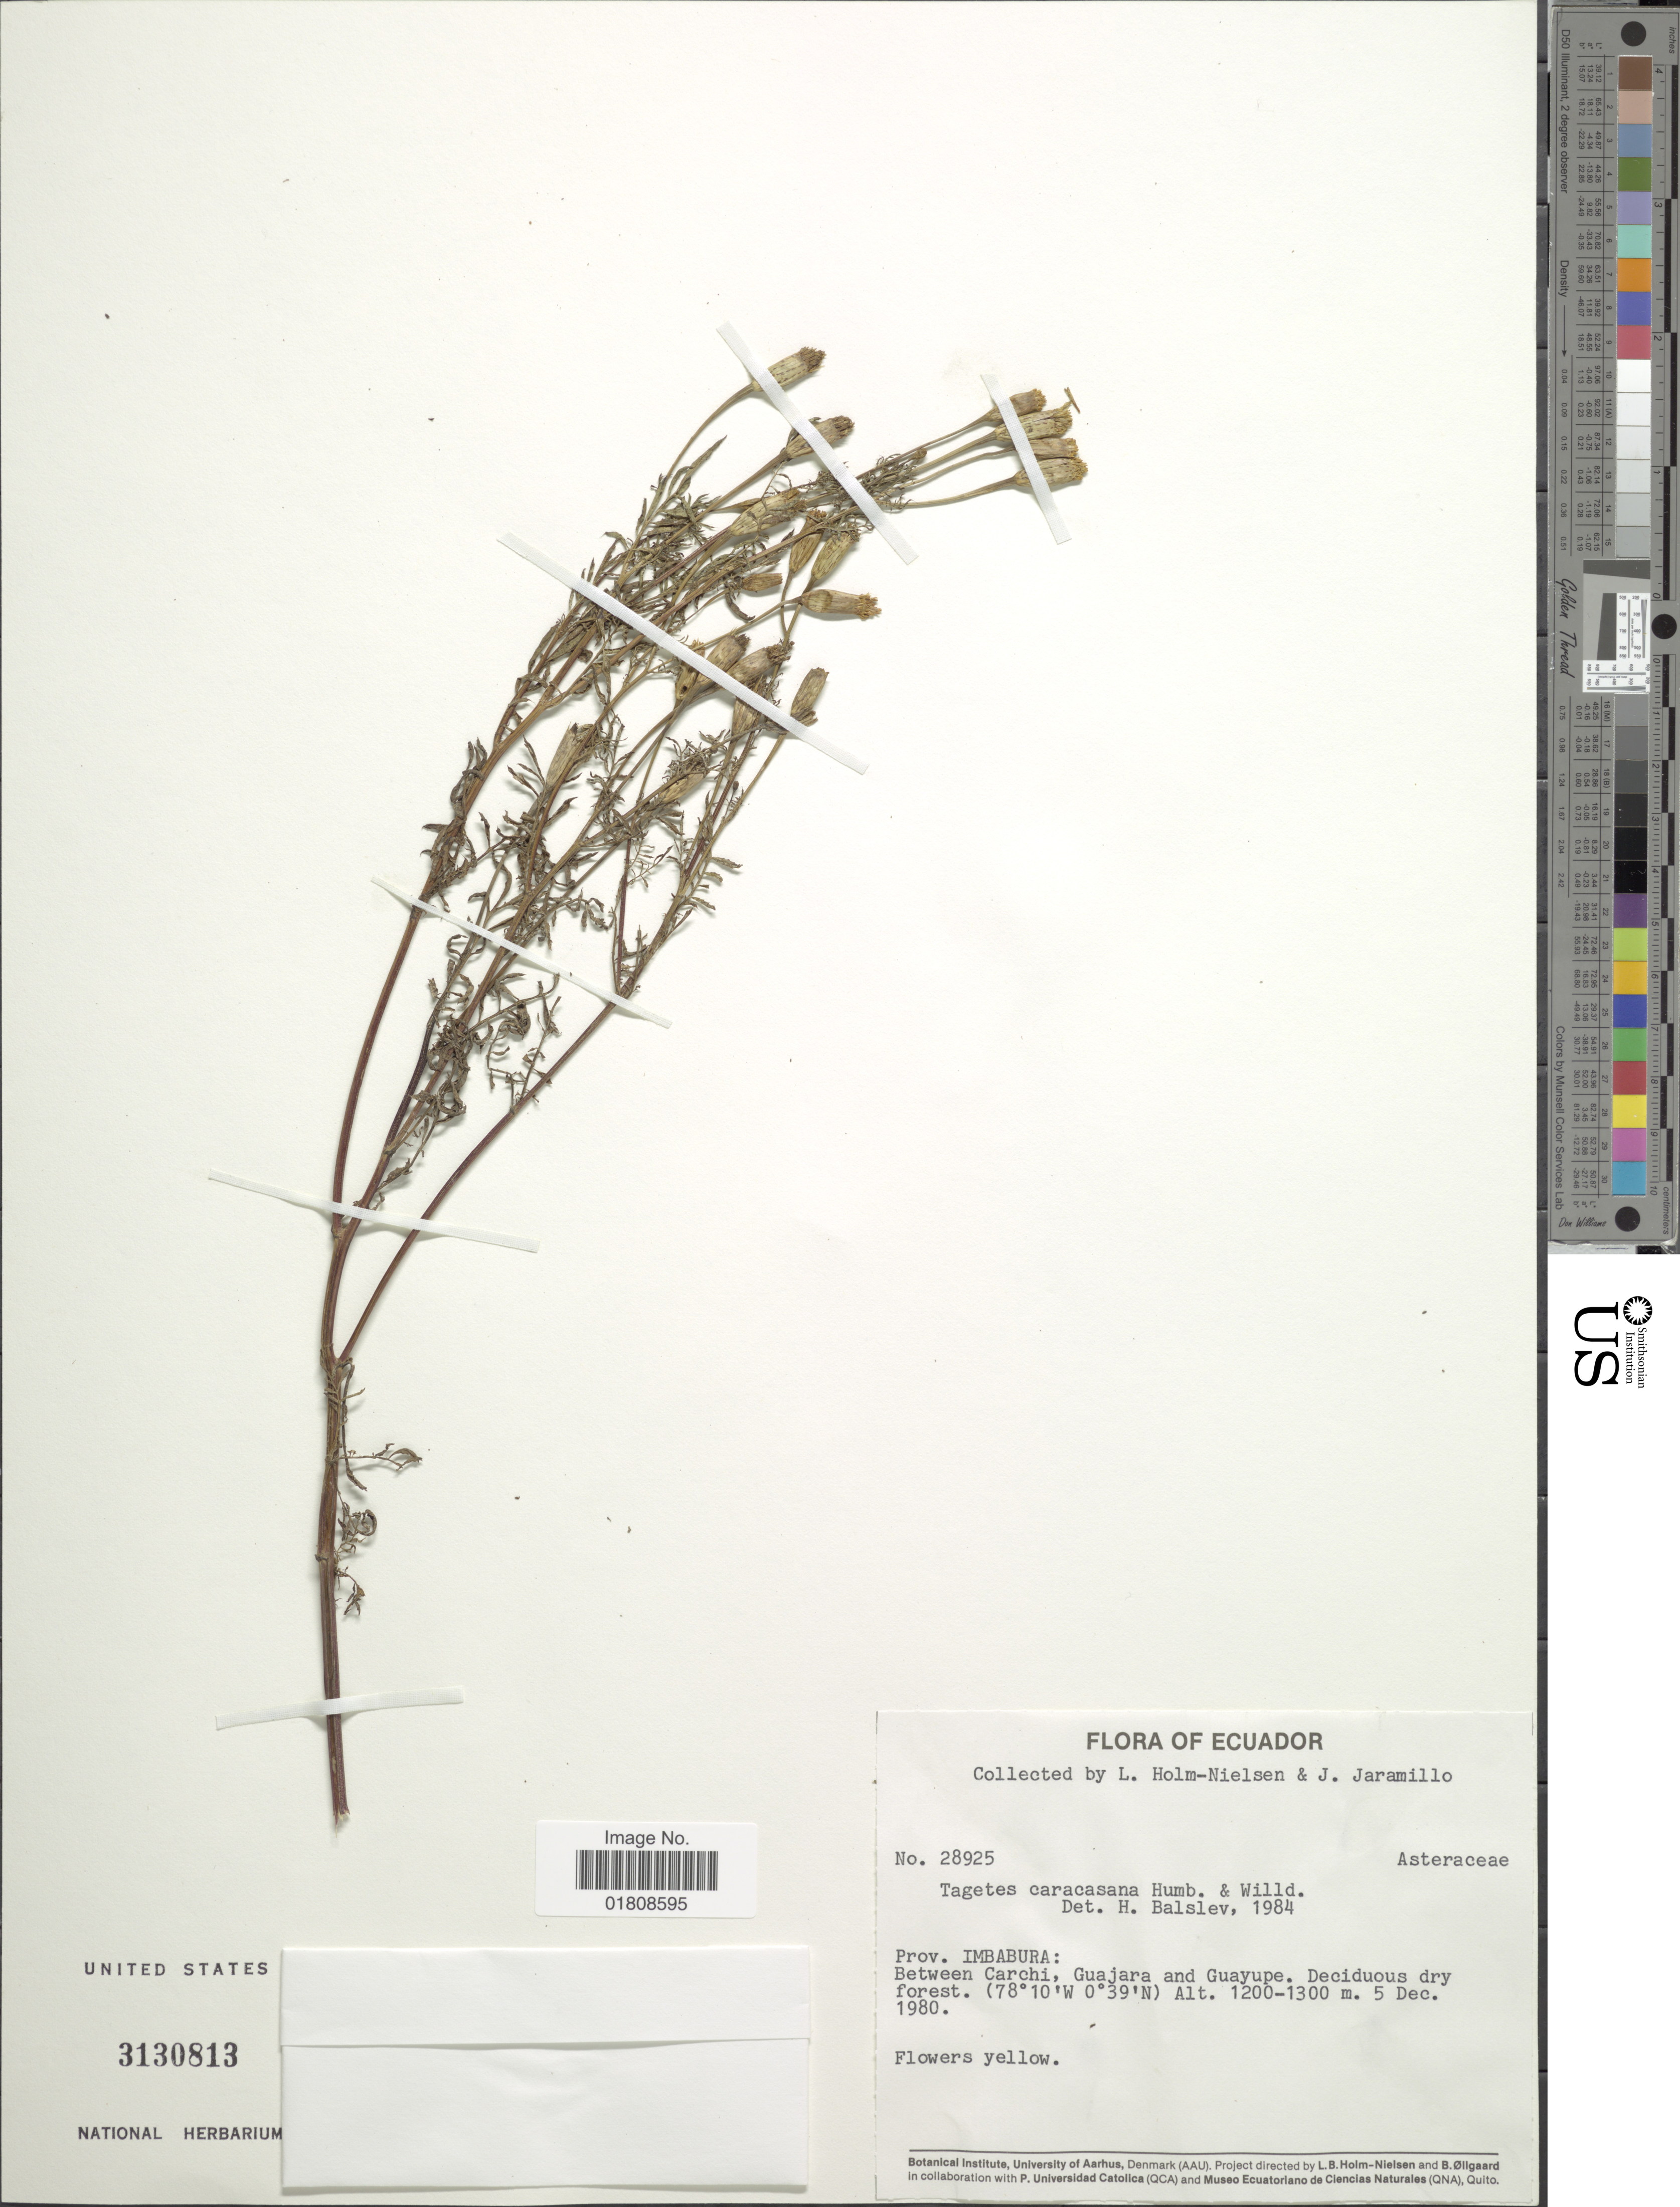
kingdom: Plantae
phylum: Tracheophyta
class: Magnoliopsida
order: Asterales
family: Asteraceae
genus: Tagetes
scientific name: Tagetes caracasana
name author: Humb. ex Willd.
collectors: L. B. Holm-Nielsen & J. Jaramillo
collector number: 28925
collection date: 1980-12-05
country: Ecuador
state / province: Imbabura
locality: Between Carchi, Guajara and Guayupe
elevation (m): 1200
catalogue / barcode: US 3130813